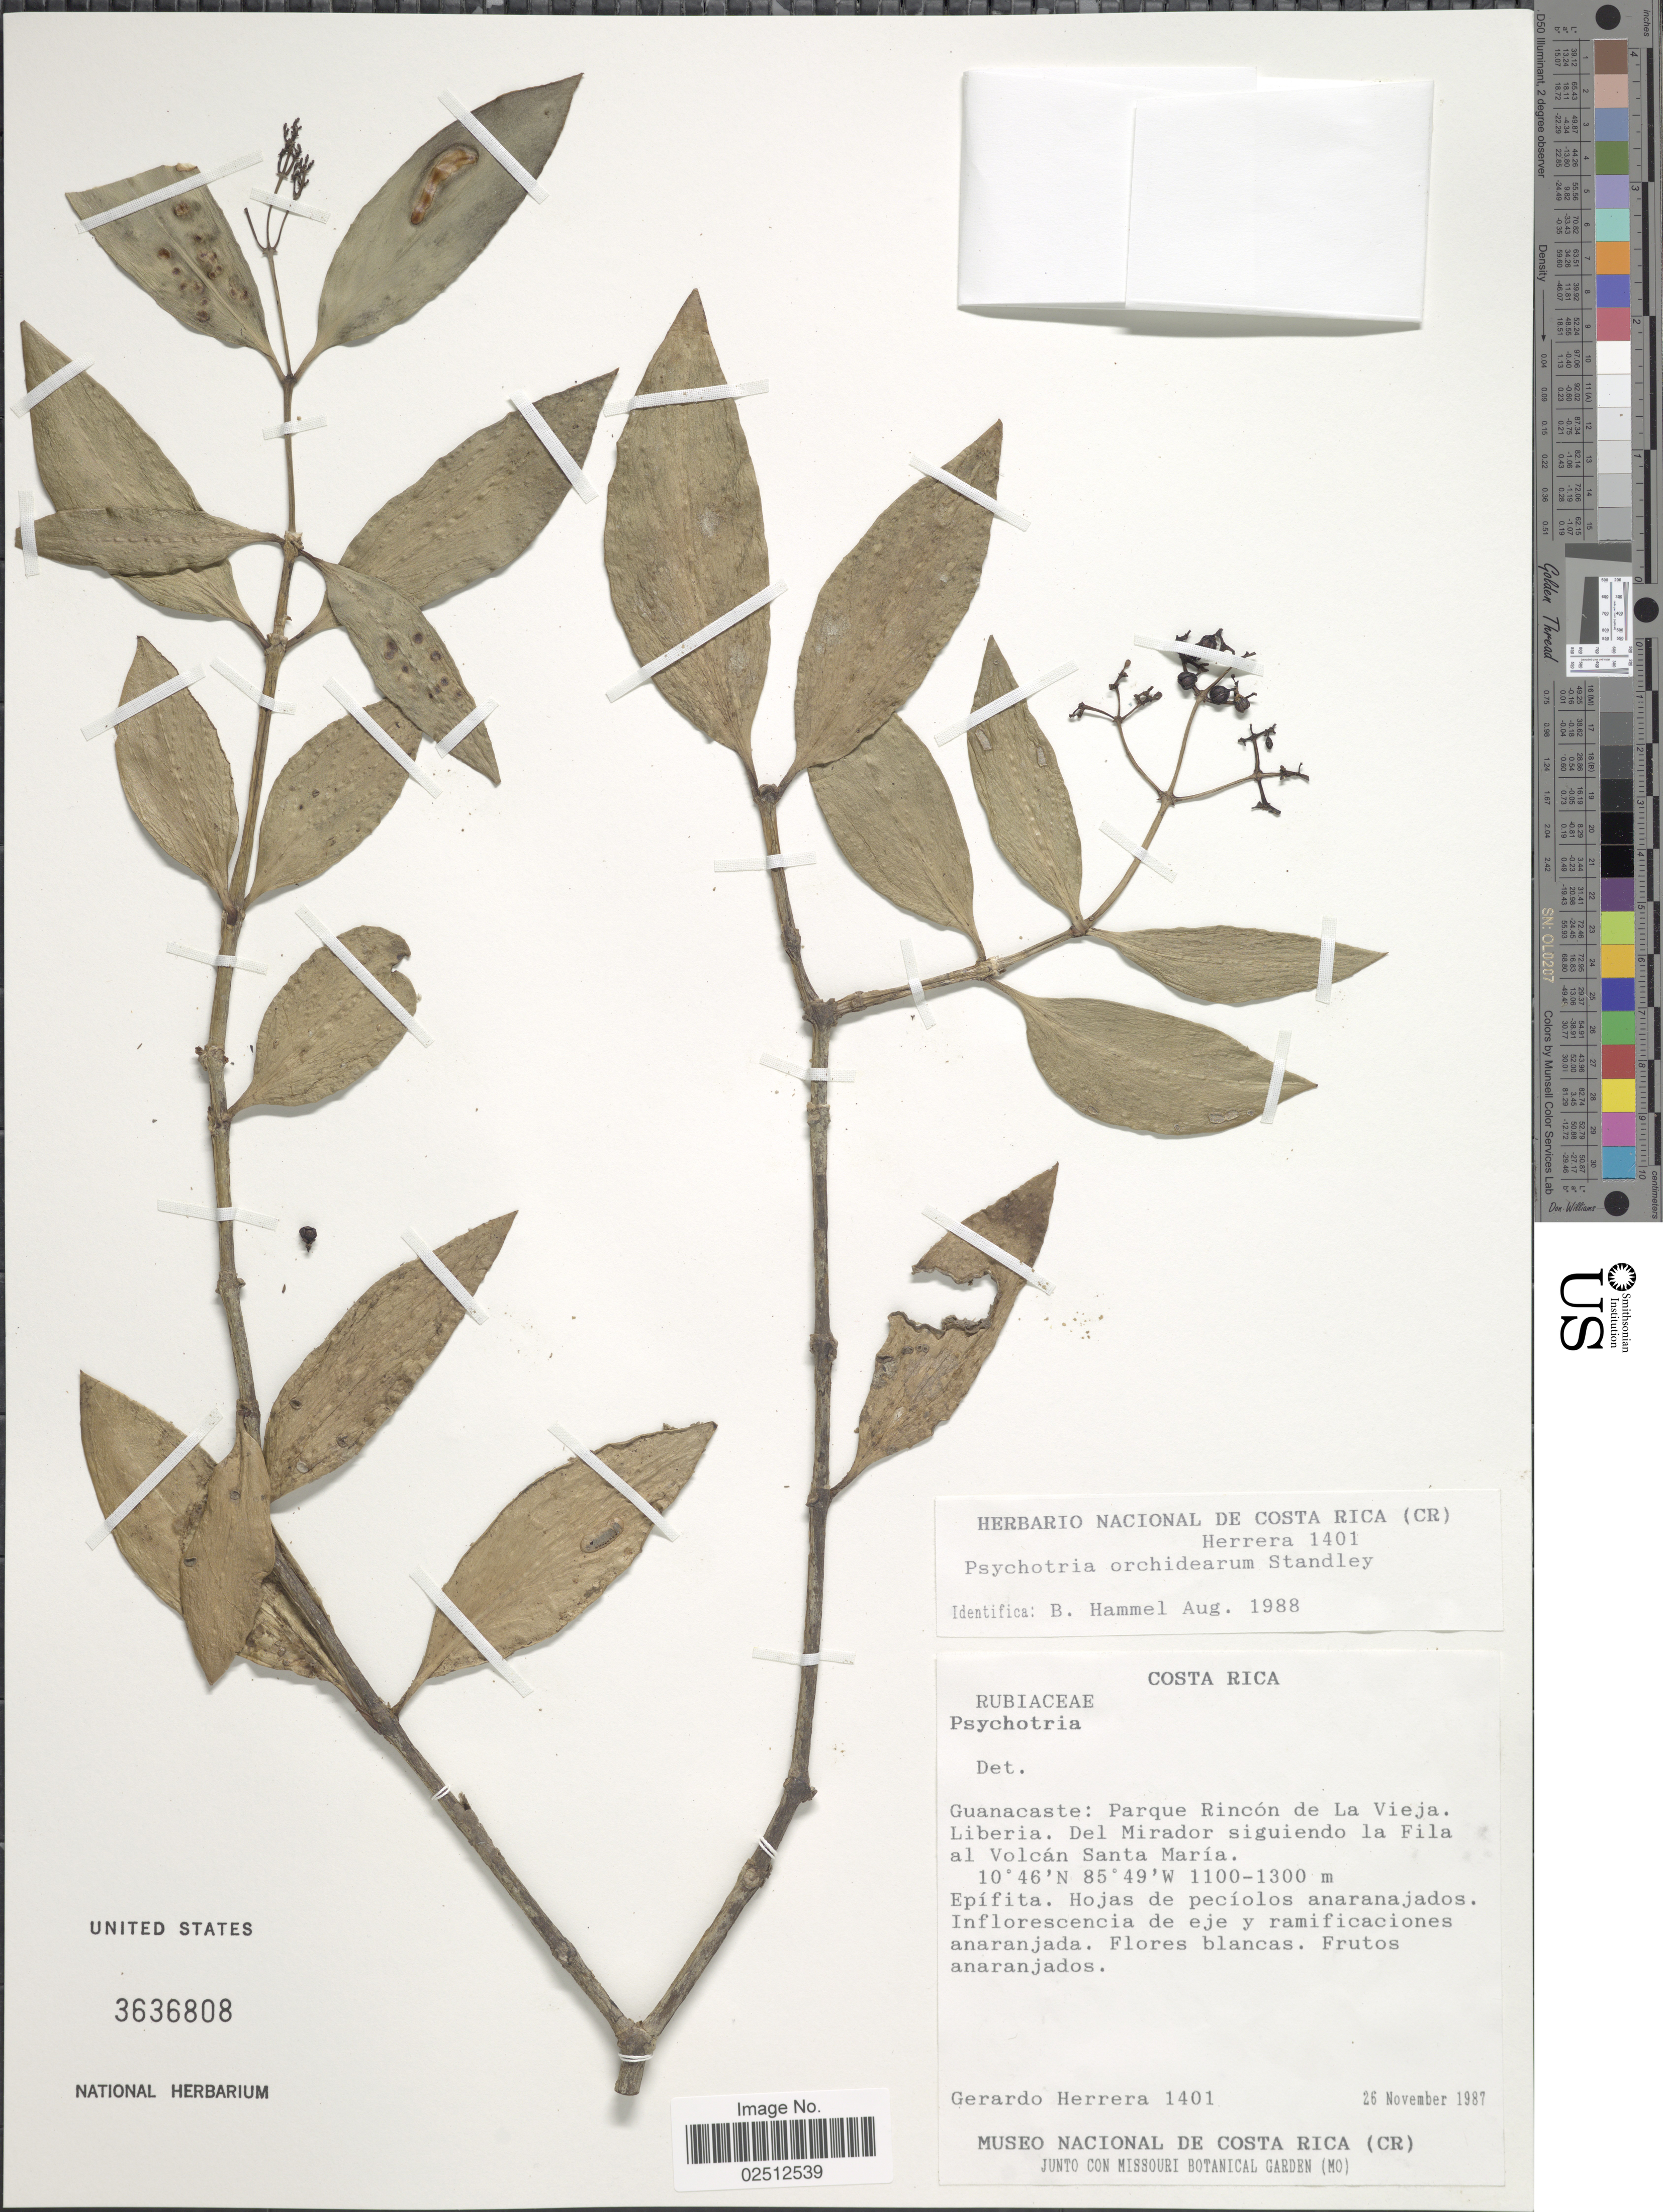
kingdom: Plantae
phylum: Tracheophyta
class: Magnoliopsida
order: Gentianales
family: Rubiaceae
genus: Psychotria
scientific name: Psychotria orosiana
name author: Standl.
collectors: G. Herrera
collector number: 1401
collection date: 1987-11-26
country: Costa Rica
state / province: Guanacaste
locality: Guanacaste: Parque Rincon de La Vieja, Liberia, Del Mirador siguiendo la Fila al Volcan Santa Maria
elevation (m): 1100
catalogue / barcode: US 3636808